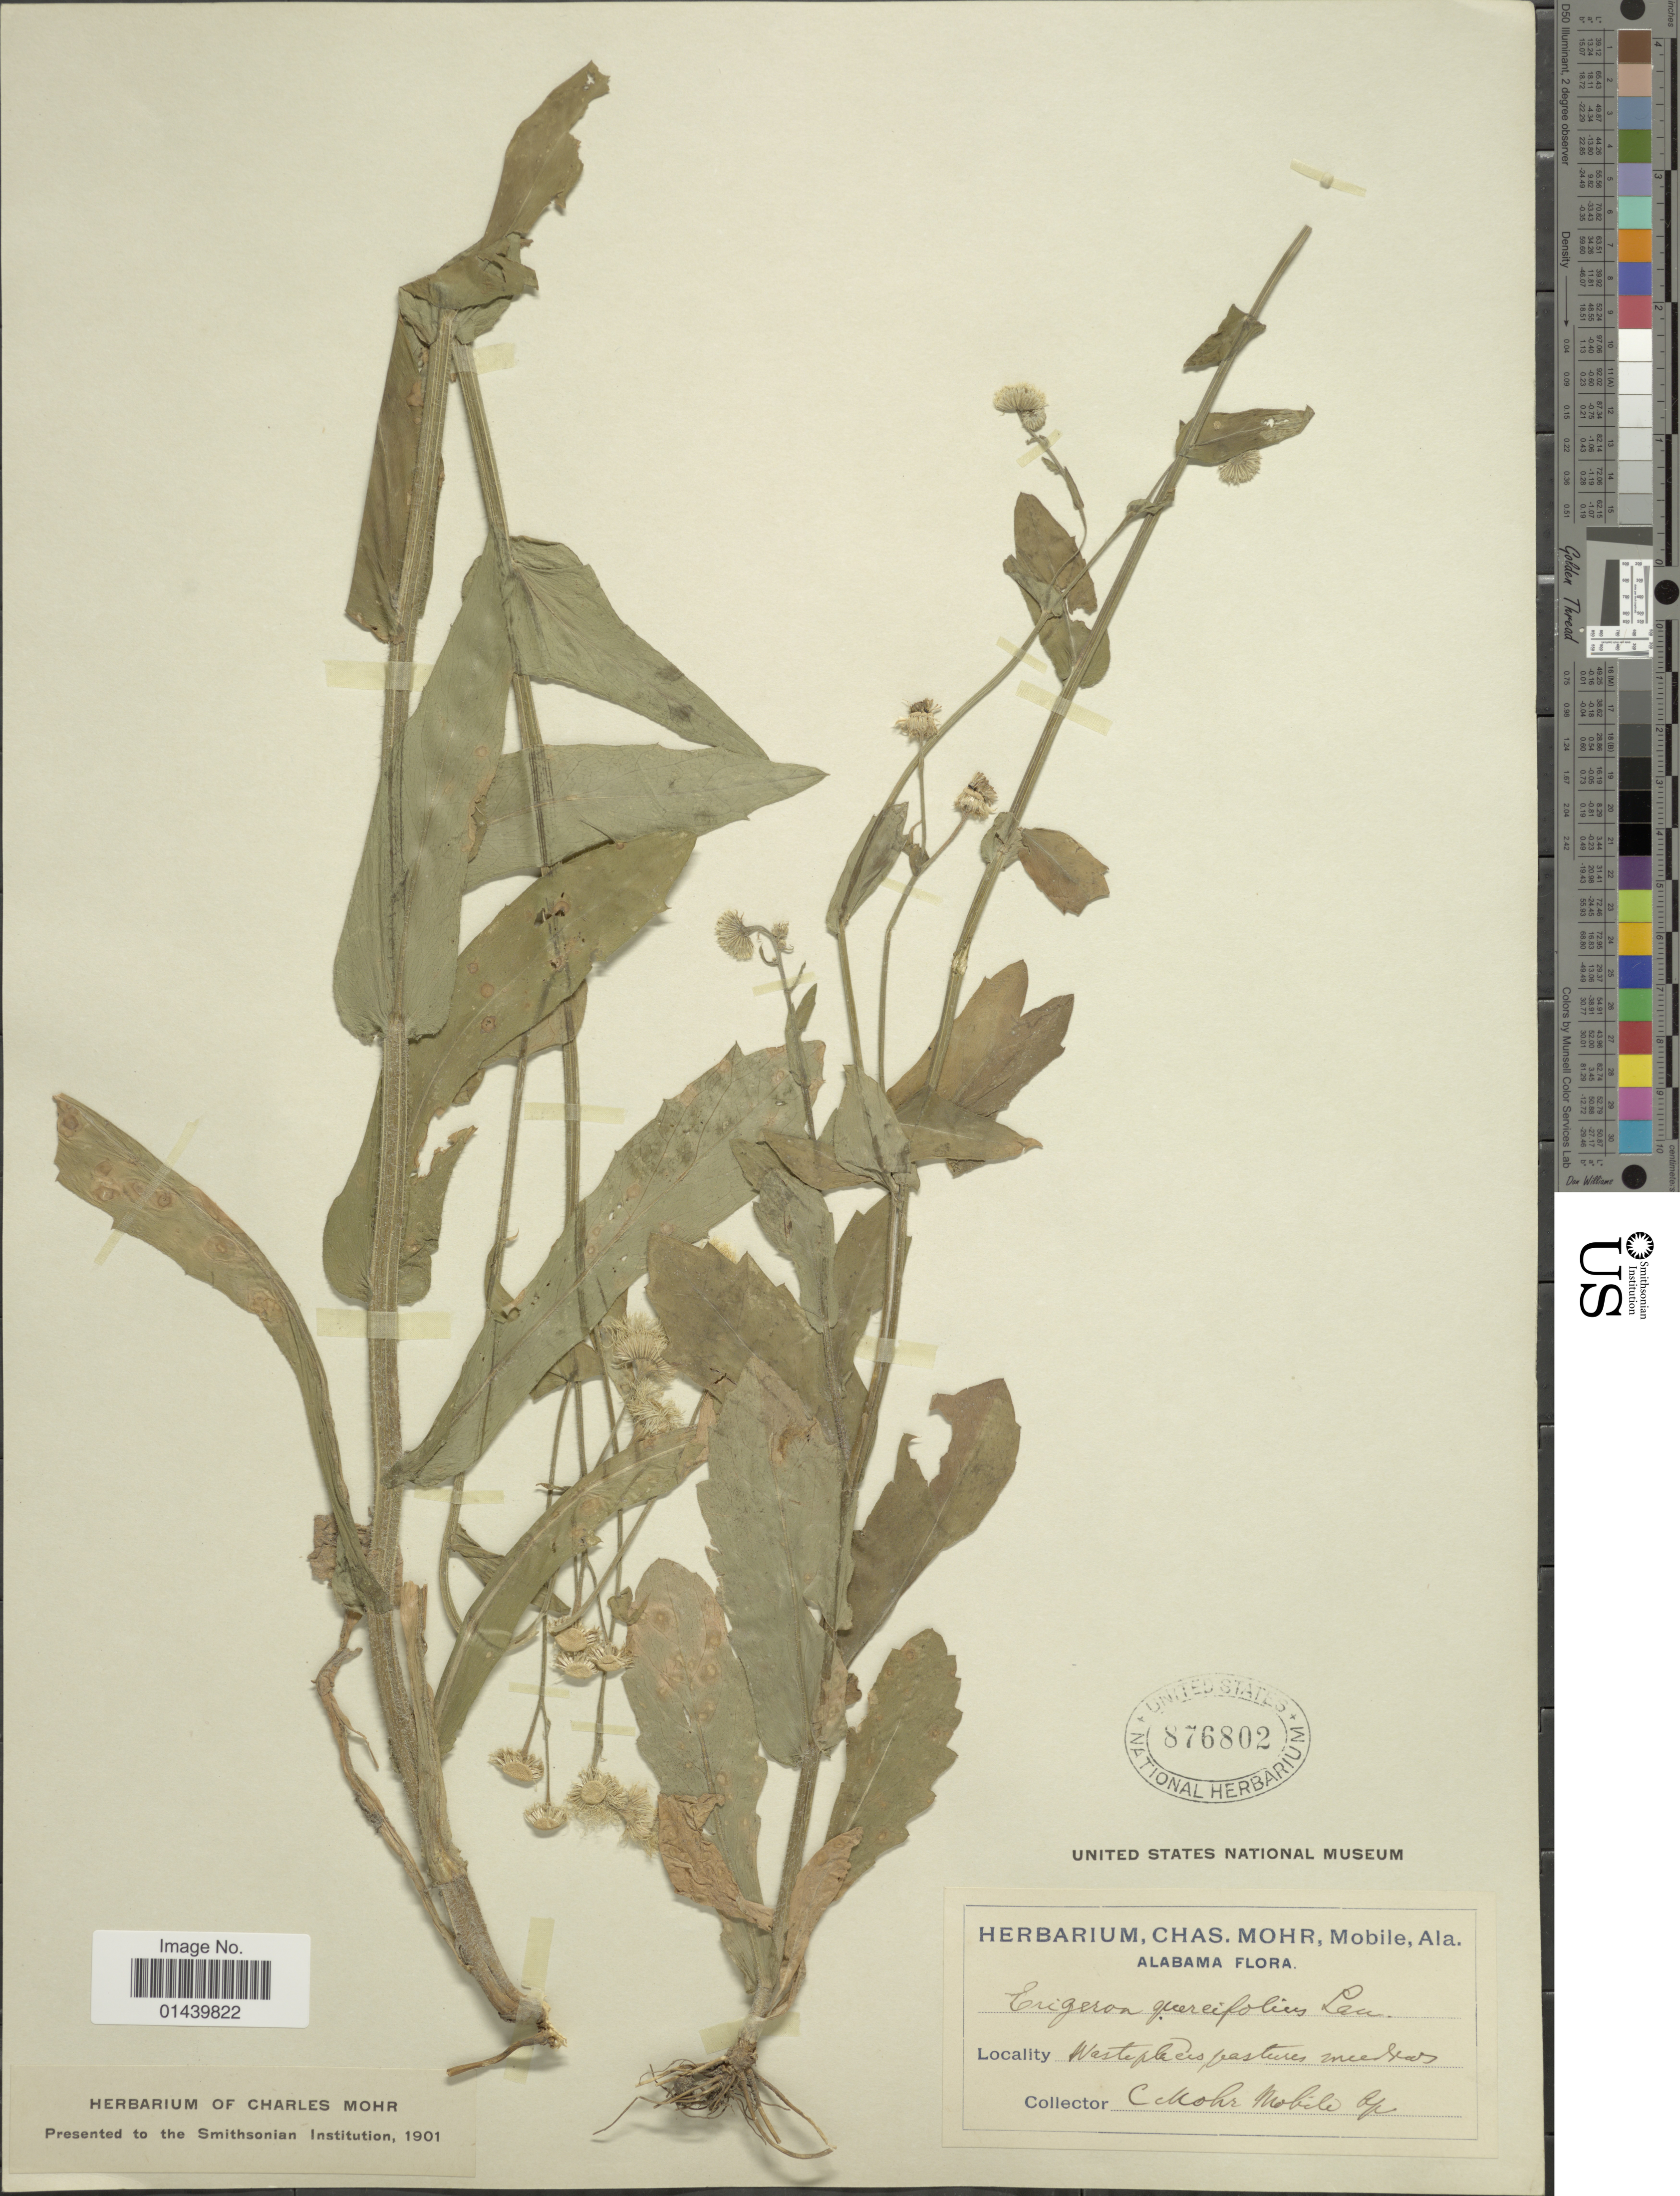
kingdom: Plantae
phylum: Tracheophyta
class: Magnoliopsida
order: Asterales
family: Asteraceae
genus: Erigeron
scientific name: Erigeron quercifolius Lam.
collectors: Mohr, C. T. (herbarium)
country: United States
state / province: Alabama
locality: Wasteplaces pastures meeses. Mobile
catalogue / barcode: US 876802